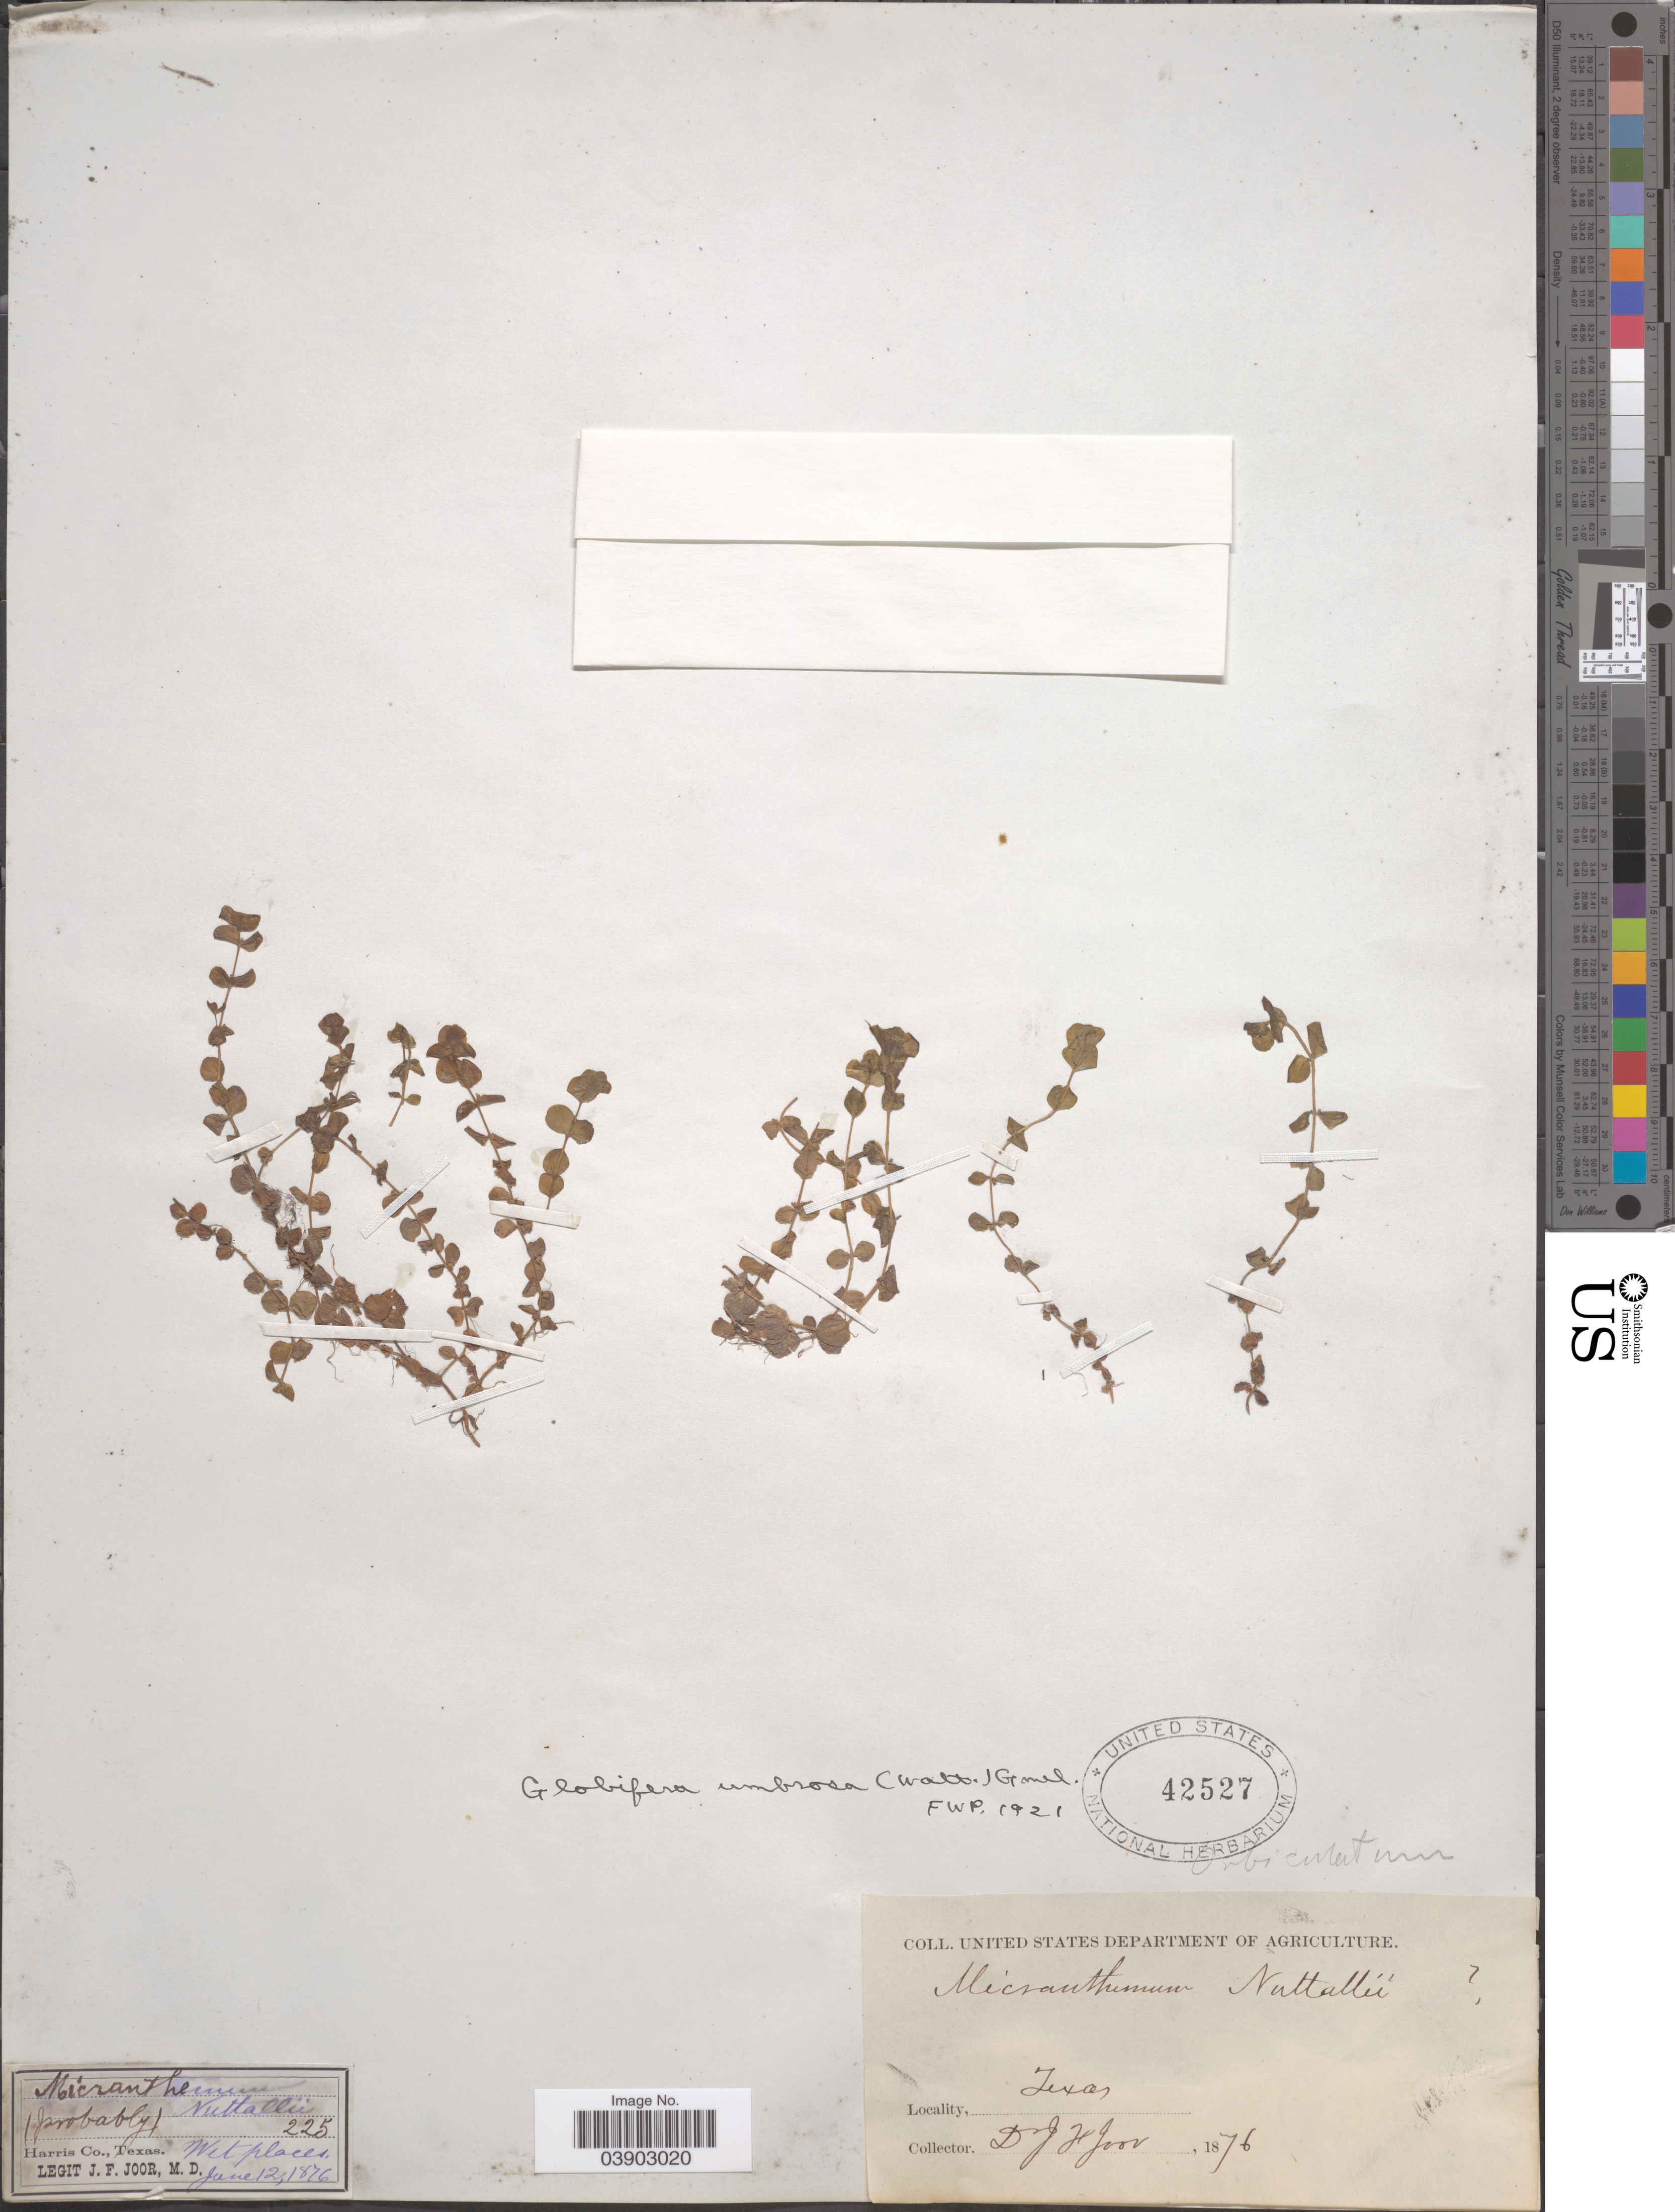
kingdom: Plantae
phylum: Tracheophyta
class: Magnoliopsida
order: Lamiales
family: Linderniaceae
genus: Micranthemum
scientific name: Micranthemum umbrosum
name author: (J.F. Gmel.) S.F. Blake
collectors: J. F. Joor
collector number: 225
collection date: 1876-06-12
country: United States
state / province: Texas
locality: Harris Co.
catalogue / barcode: US 42527